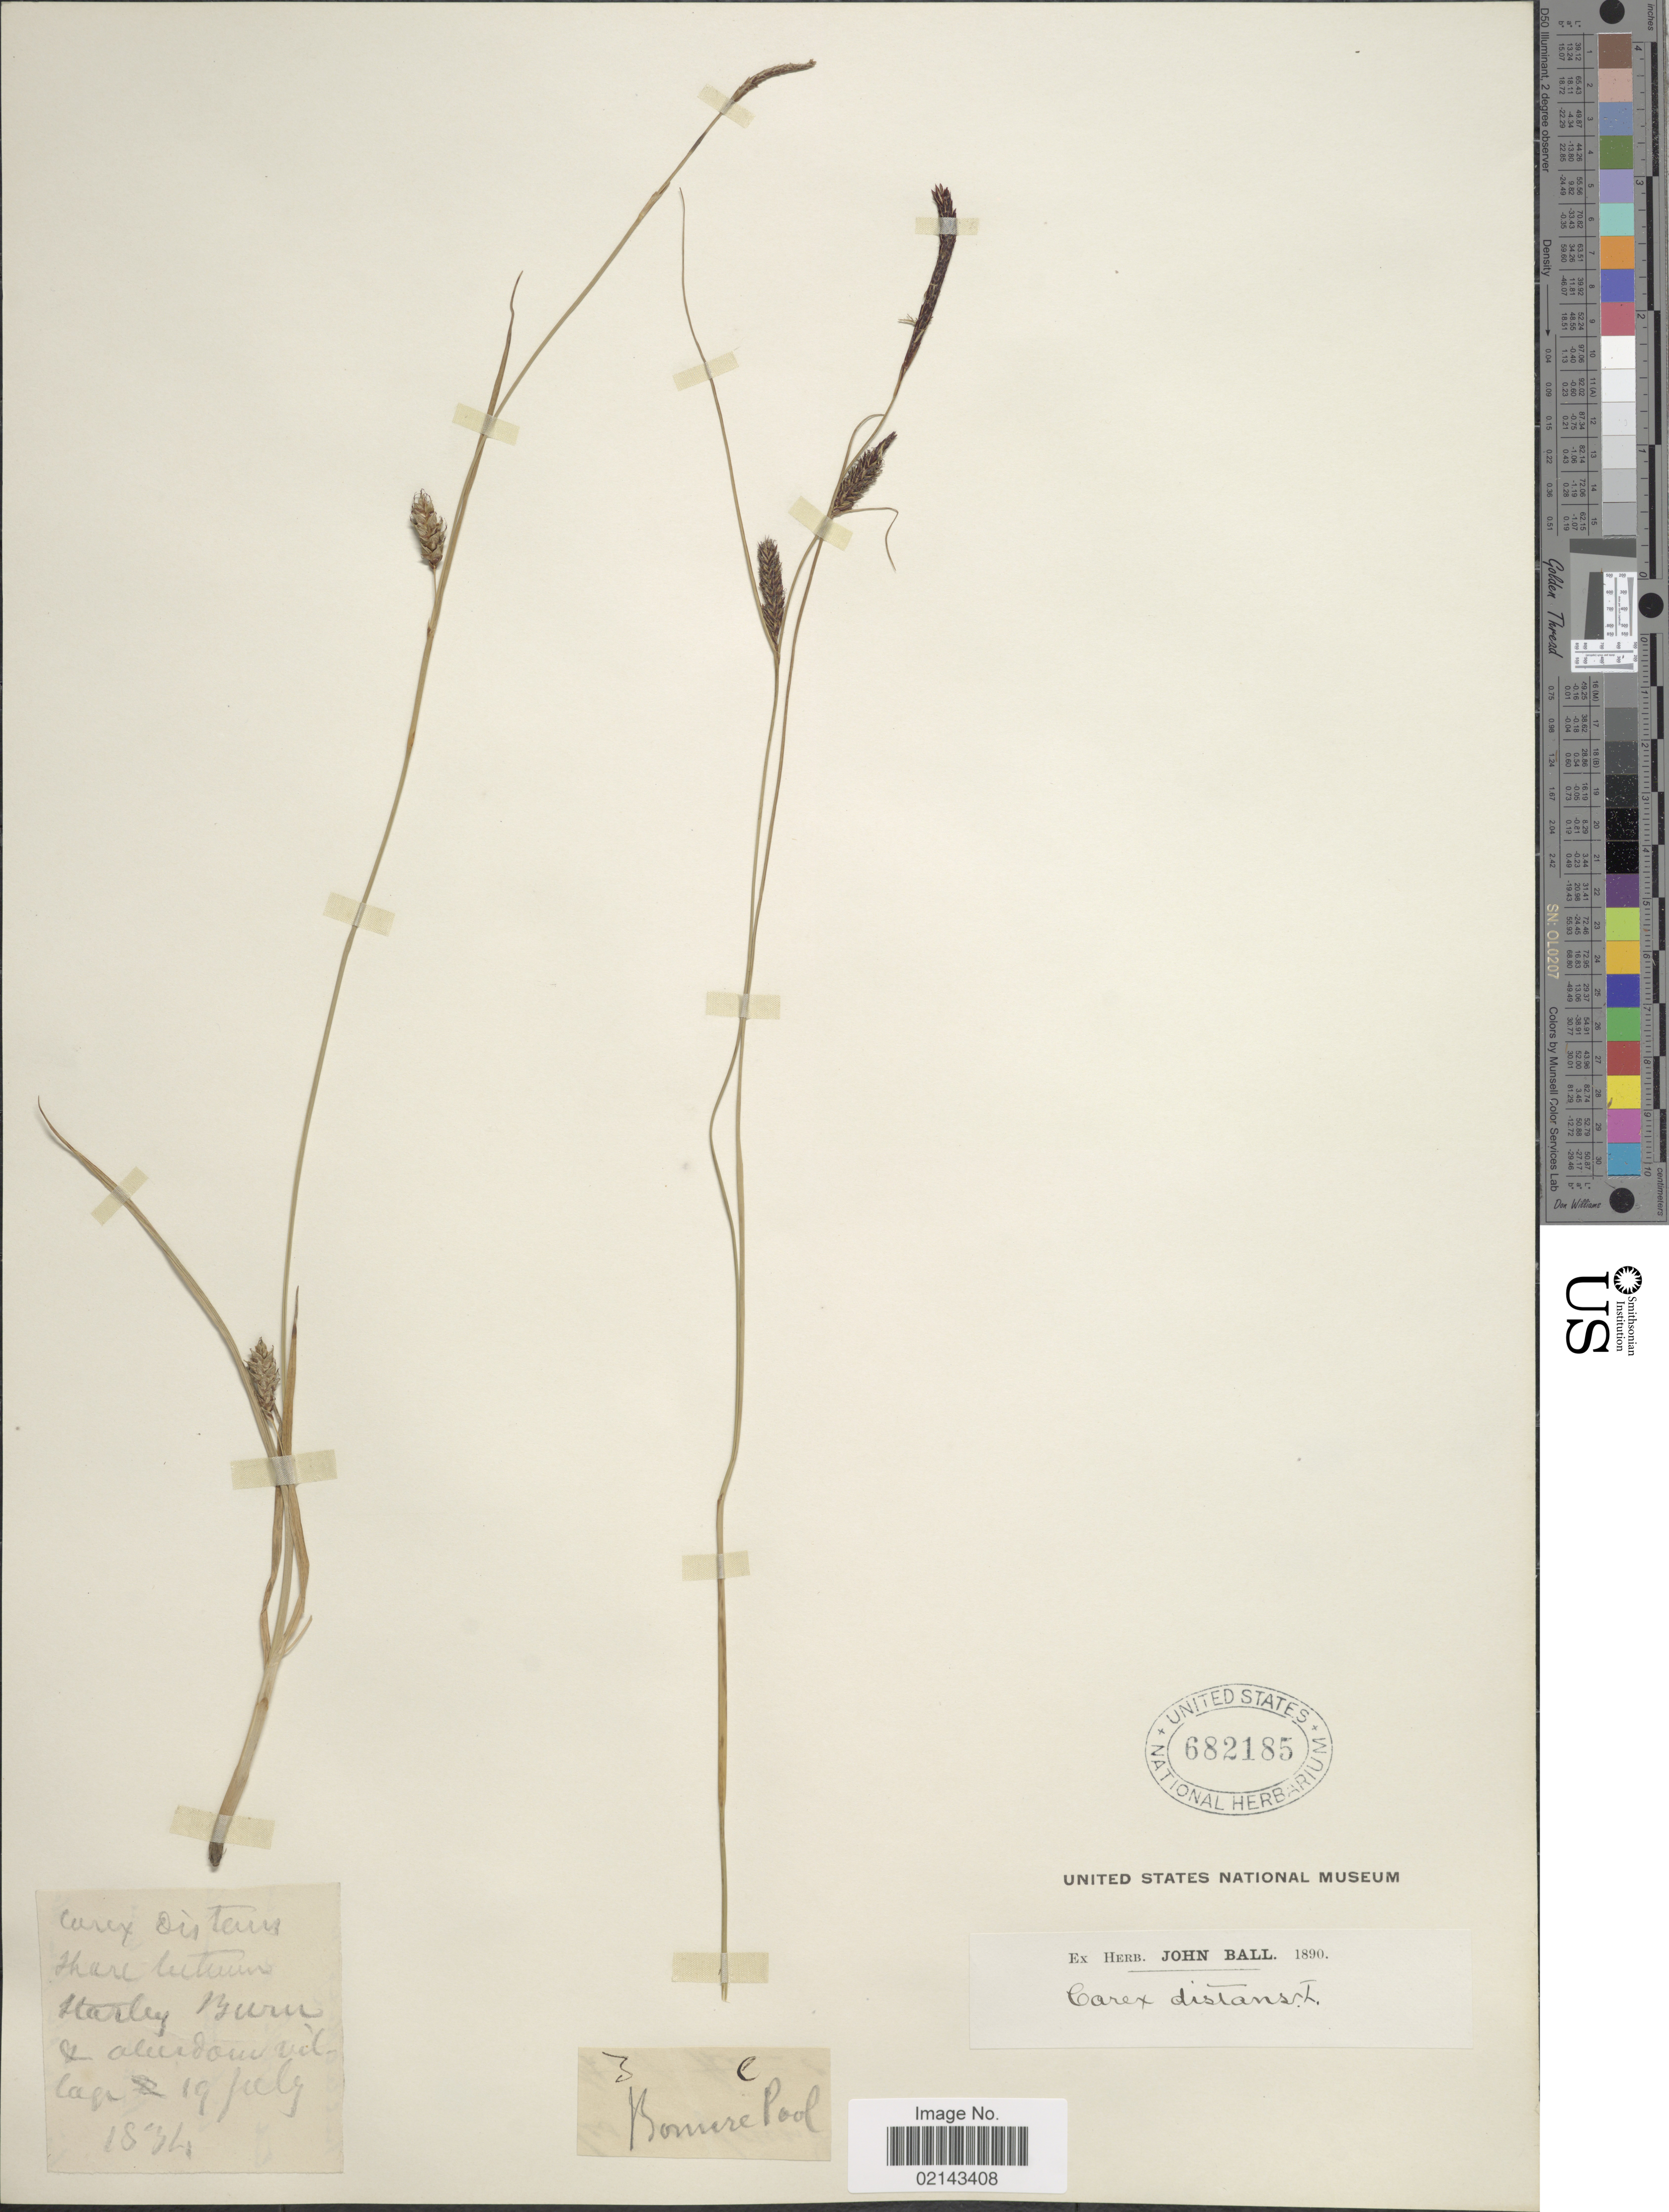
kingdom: Plantae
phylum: Tracheophyta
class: Liliopsida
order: Poales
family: Cyperaceae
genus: Carex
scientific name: Carex distans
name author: L.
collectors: ex herb. John Ball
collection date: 1834-07-19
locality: [illegible text] village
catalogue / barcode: US 682185